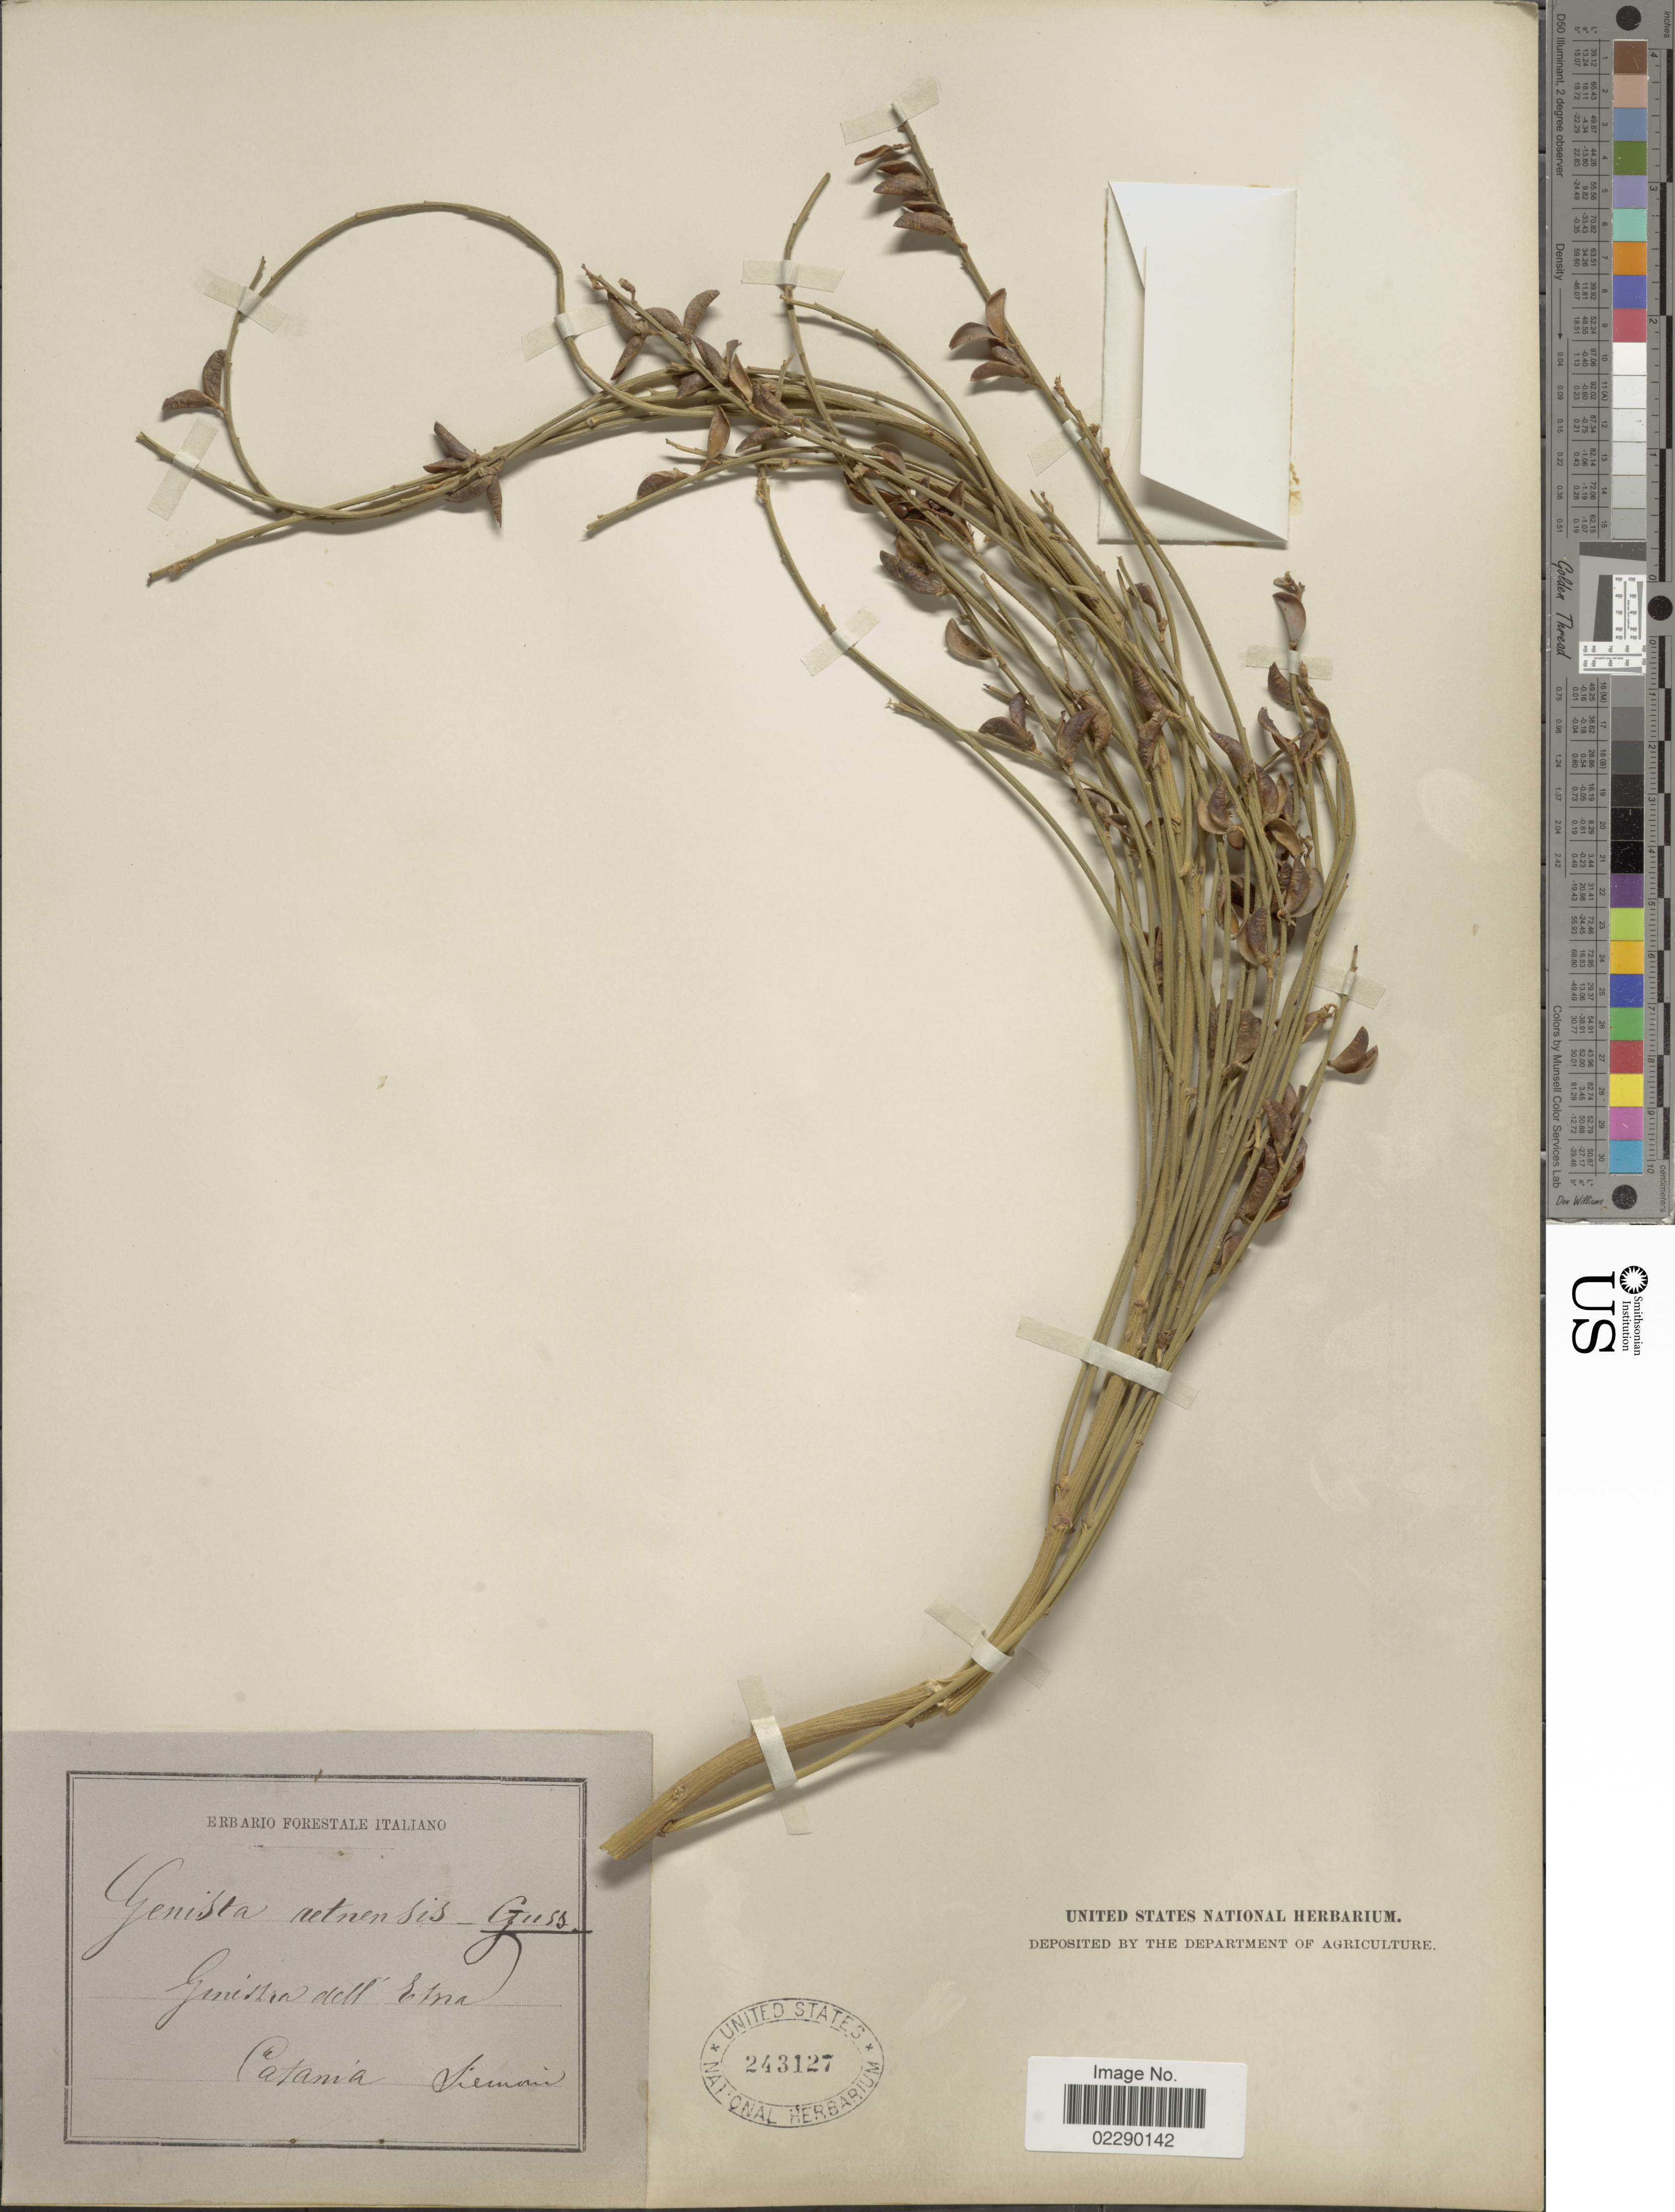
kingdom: Plantae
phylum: Tracheophyta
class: Magnoliopsida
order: Fabales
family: Fabaceae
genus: Genista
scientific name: Genista aetnensis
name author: (Biv.) DC.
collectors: G. Siemoni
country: Italy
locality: Catania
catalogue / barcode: US 243127